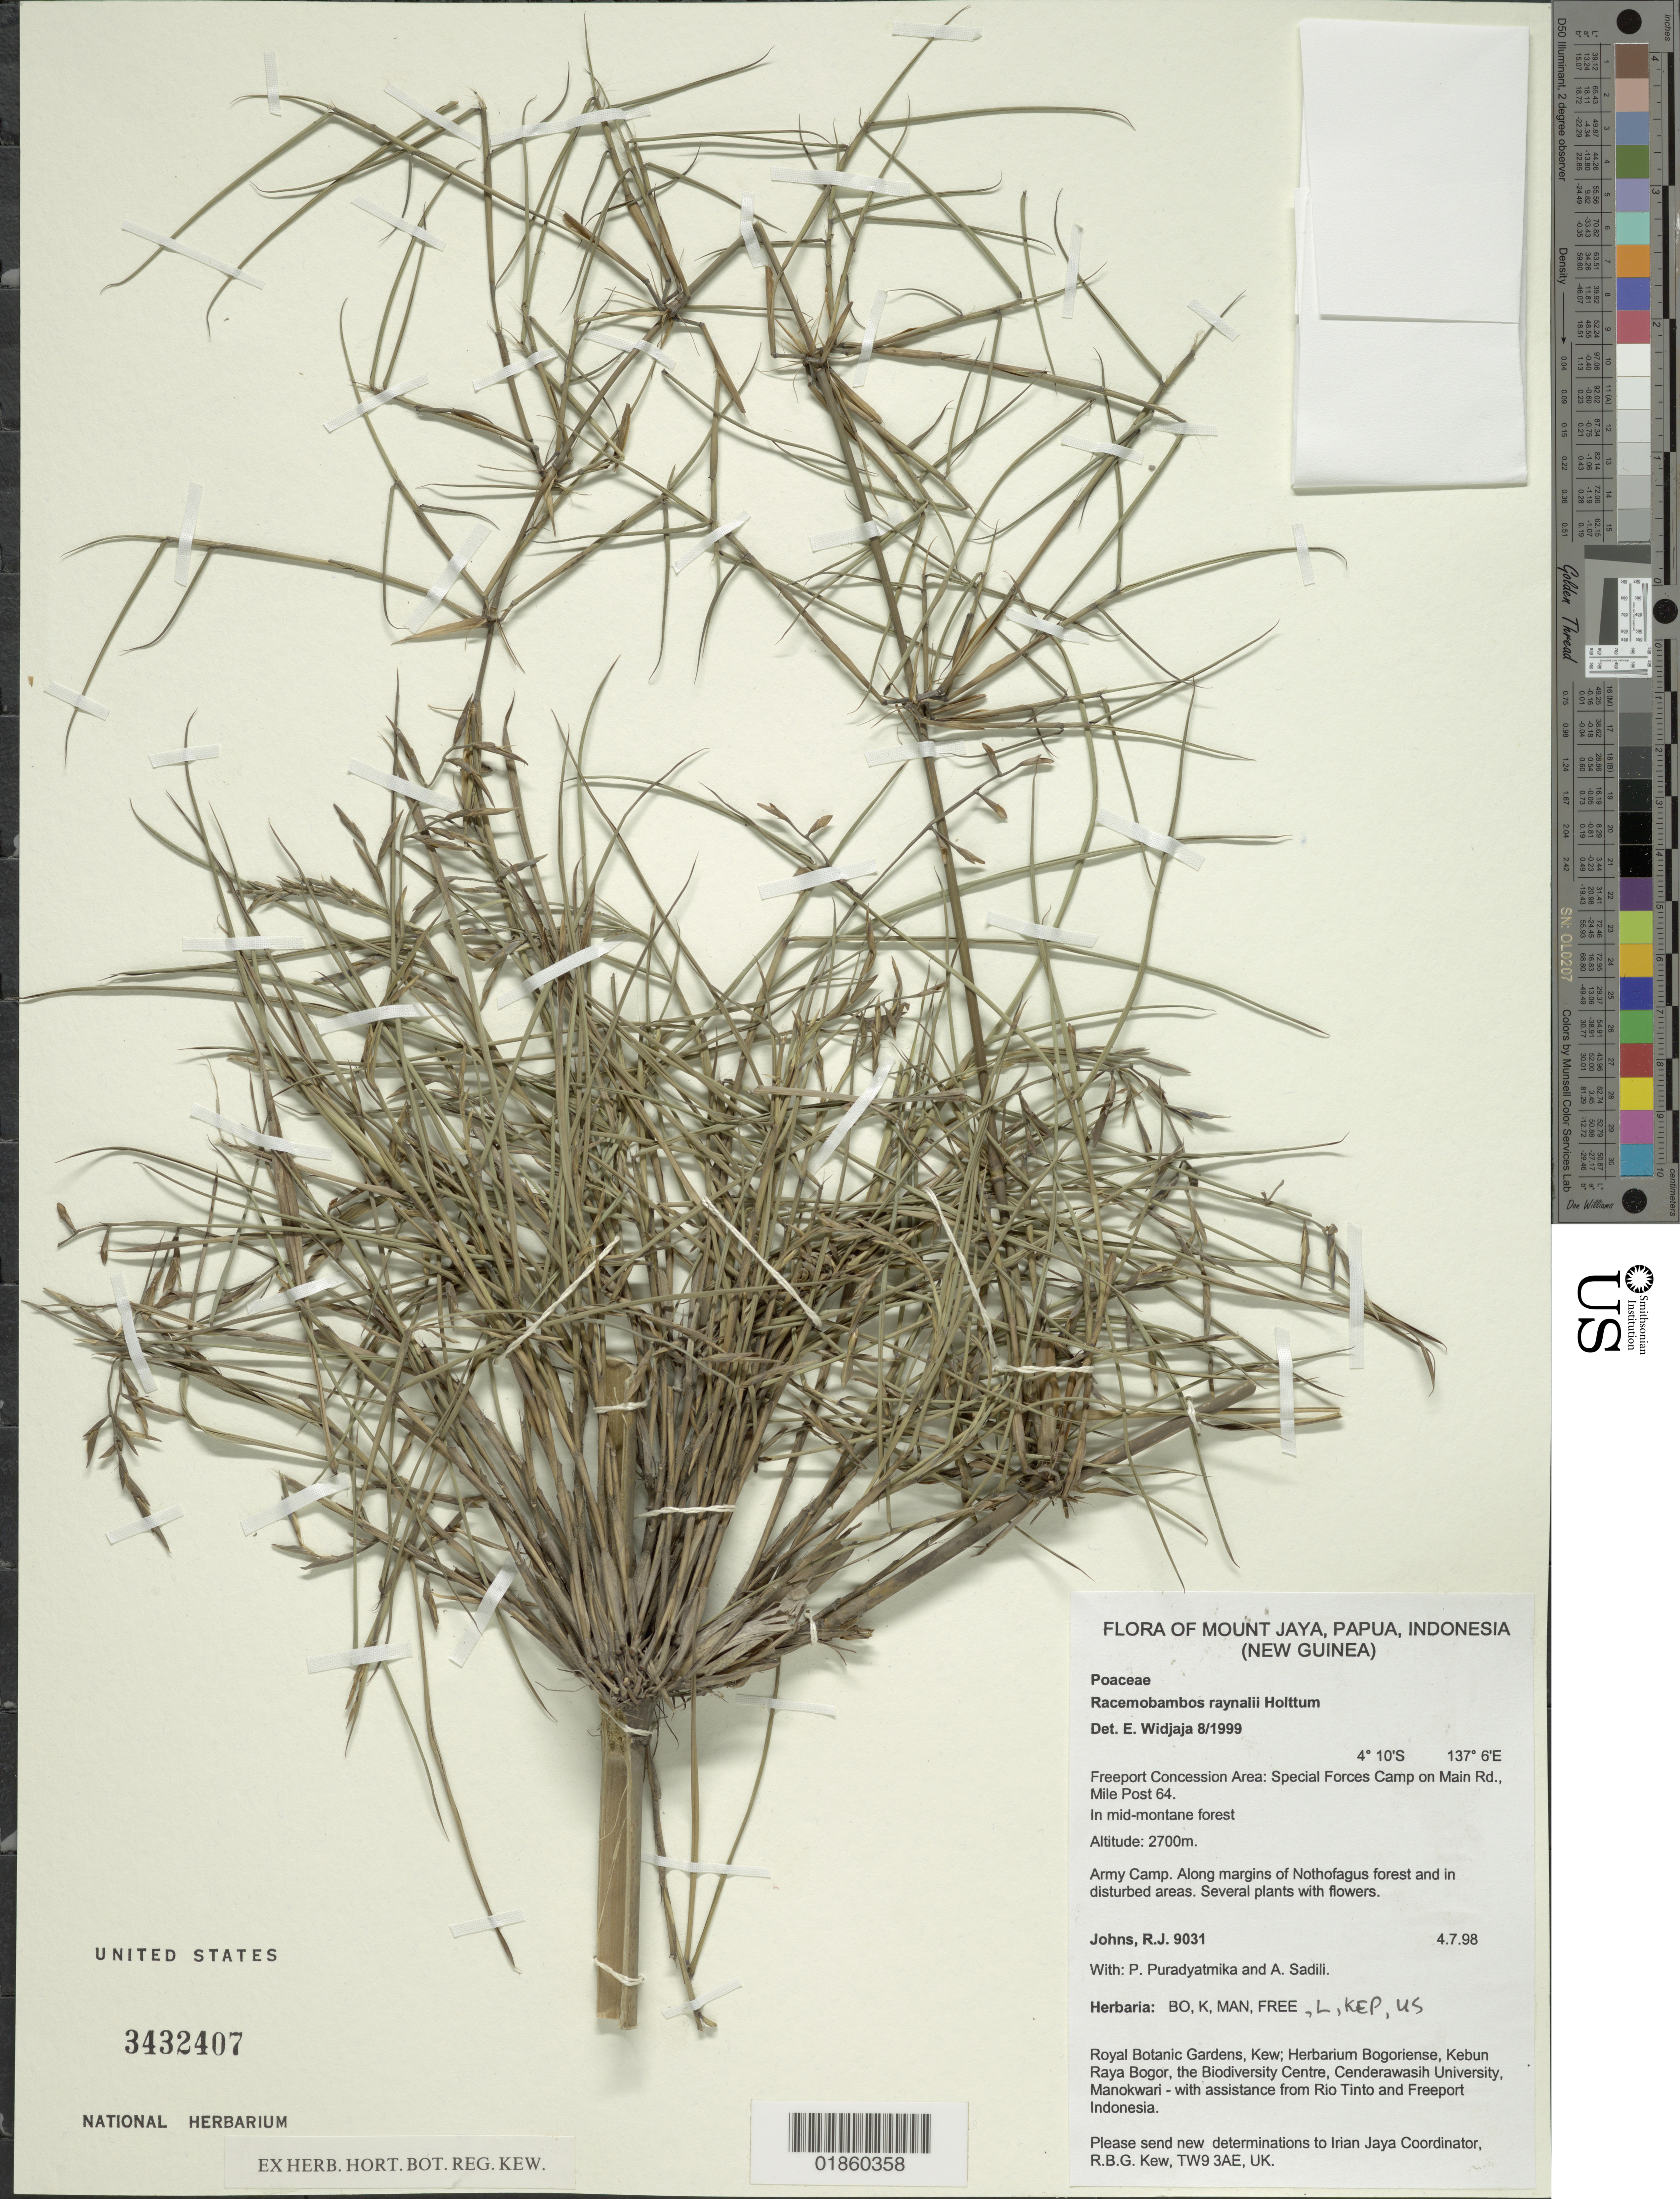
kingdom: Plantae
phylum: Tracheophyta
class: Liliopsida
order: Poales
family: Poaceae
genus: Racemobambos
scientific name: Racemobambos raynaldii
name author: Holttum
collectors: R. Johns, P. Puradyatmika & A. Sadili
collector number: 9031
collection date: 1998-07-04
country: Indonesia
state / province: Papua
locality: Mount Jaya. Freeport Concession Area: Special Forces Camp on Main Rd. Mile Post 64. Nothofagus forest.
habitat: Mid-montane forest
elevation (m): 2700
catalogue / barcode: US 3432407